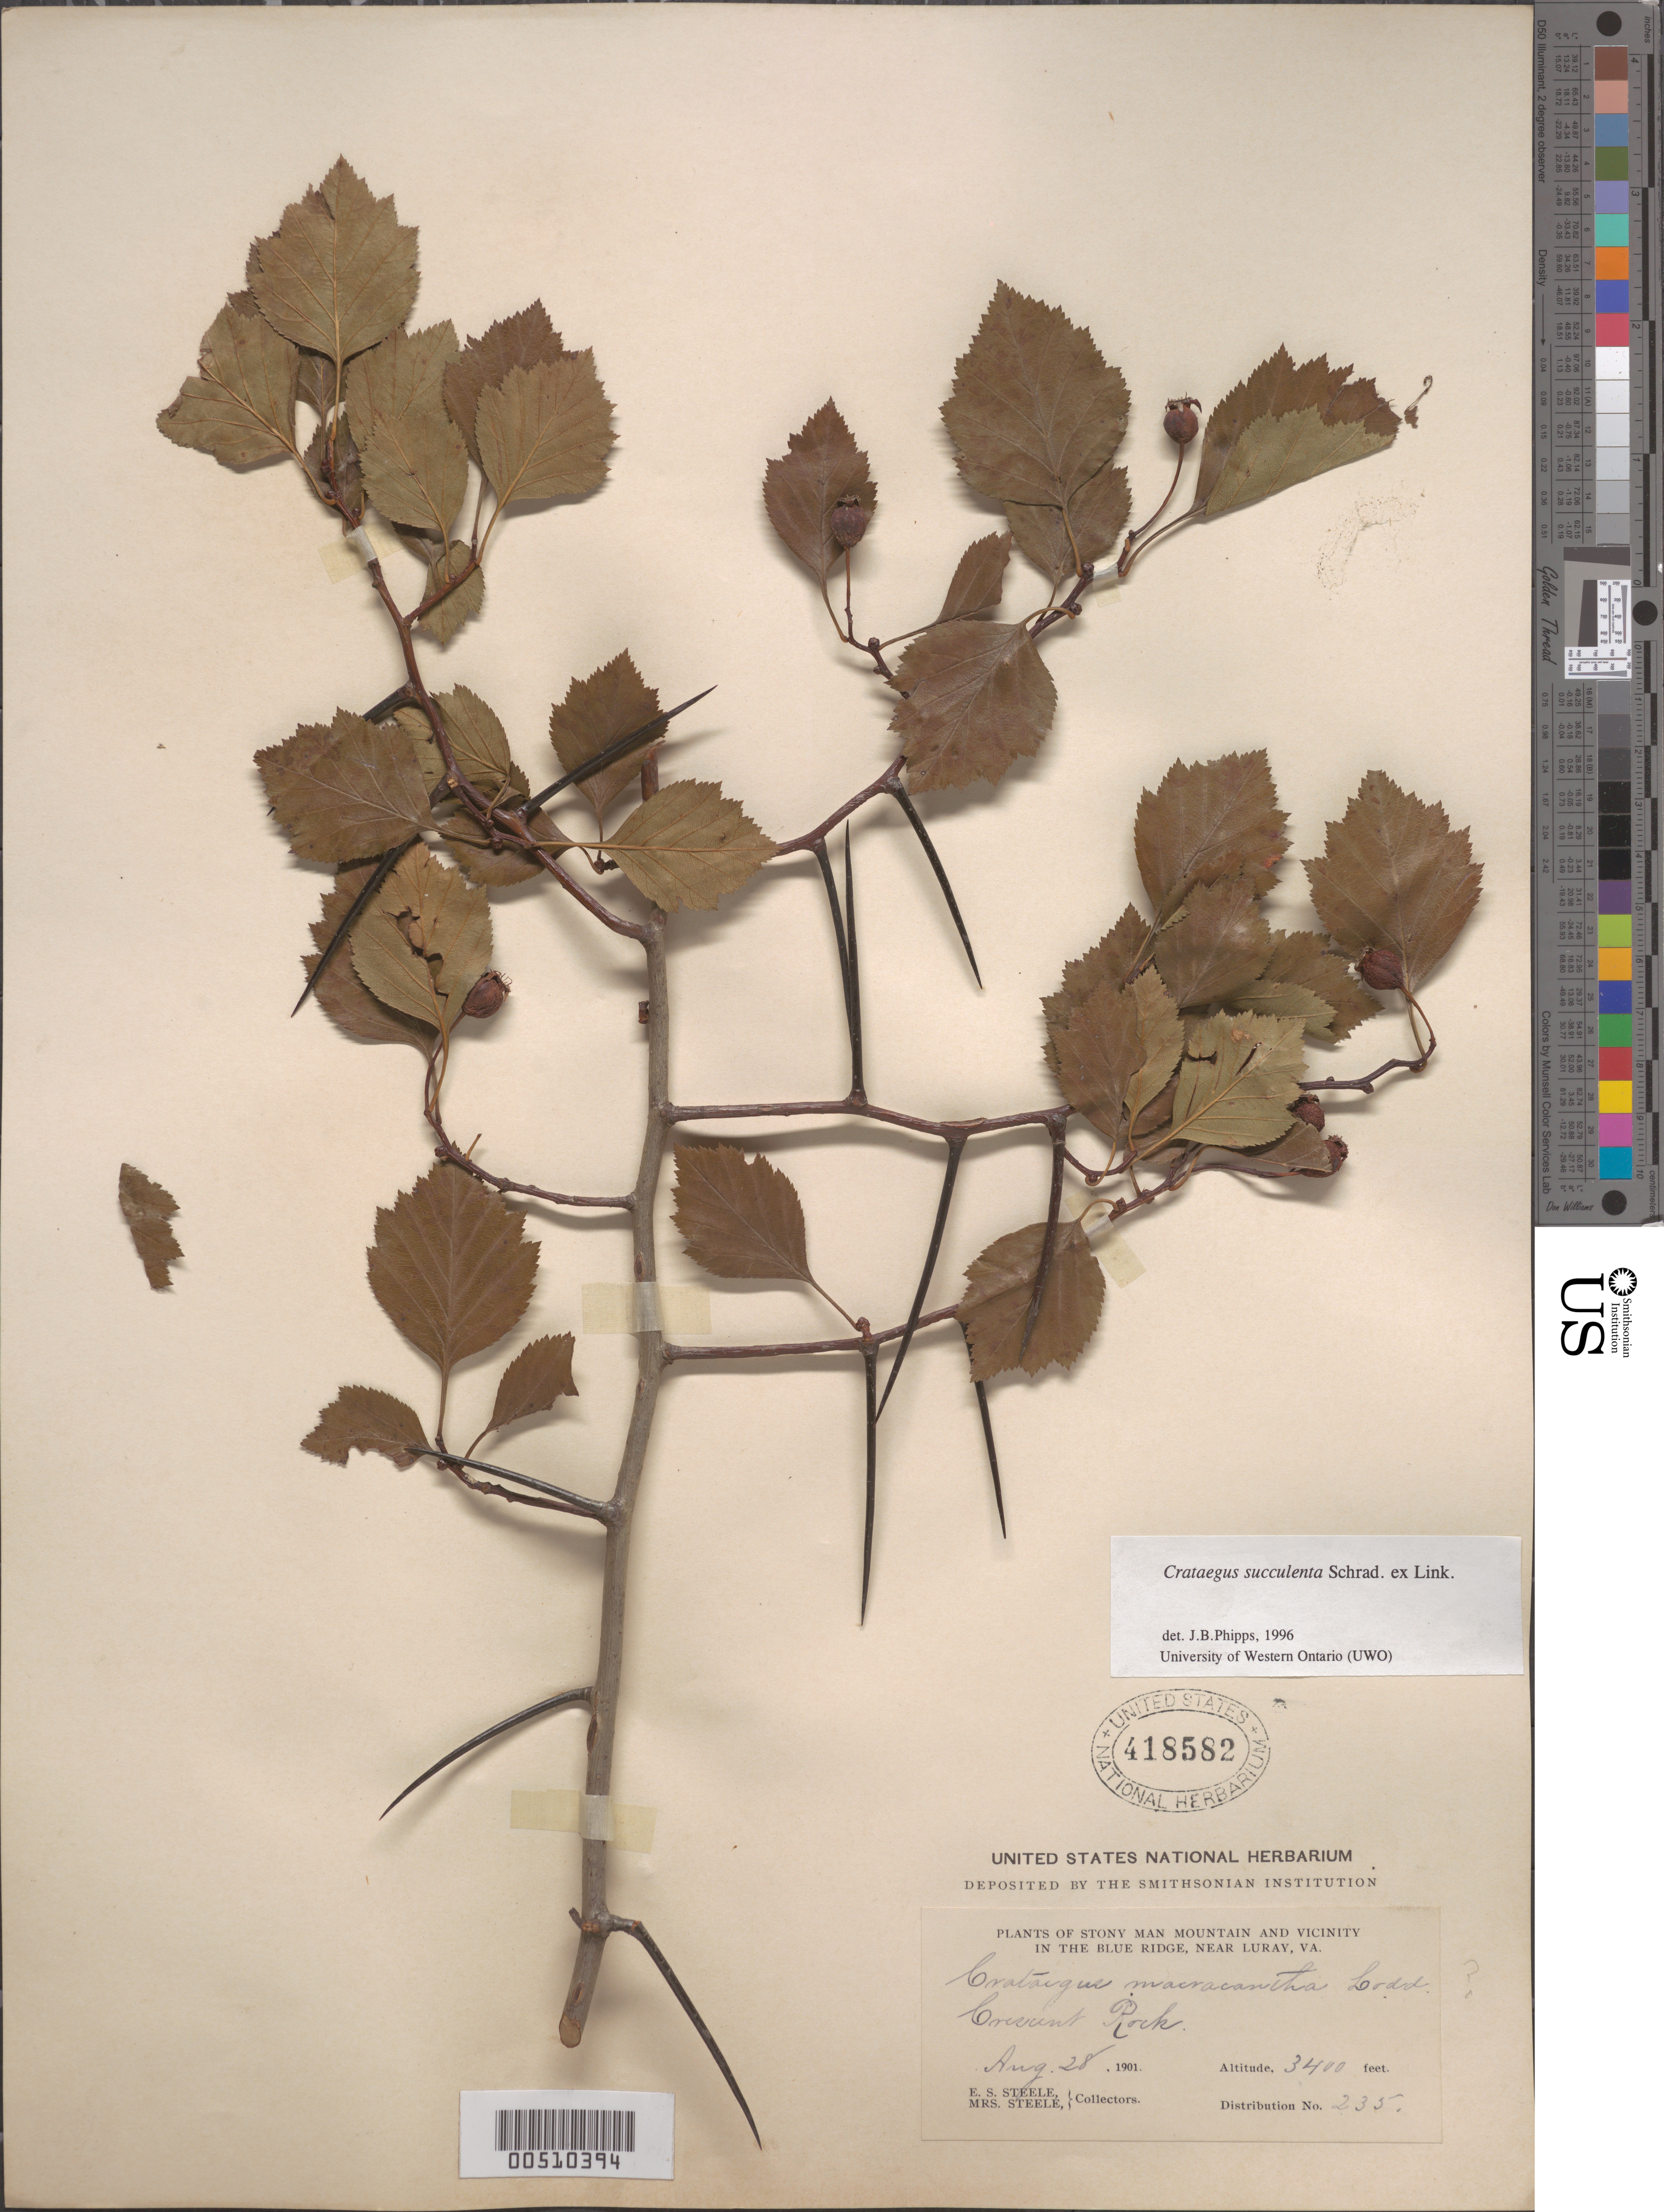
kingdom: Plantae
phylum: Tracheophyta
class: Magnoliopsida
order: Rosales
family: Rosaceae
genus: Crataegus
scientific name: Crataegus succulenta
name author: Schrad. ex Link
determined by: Phipps, James B., (UWO), University of Western Ontario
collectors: E. Steele & Mrs. E. S. Steele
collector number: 235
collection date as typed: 28 Aug 1901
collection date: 1901-08-28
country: United States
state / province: Virginia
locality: Stony Man Mtn. and vicinity in the Blue Ridge Mtns. Near Luray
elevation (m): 1036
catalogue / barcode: US 418582